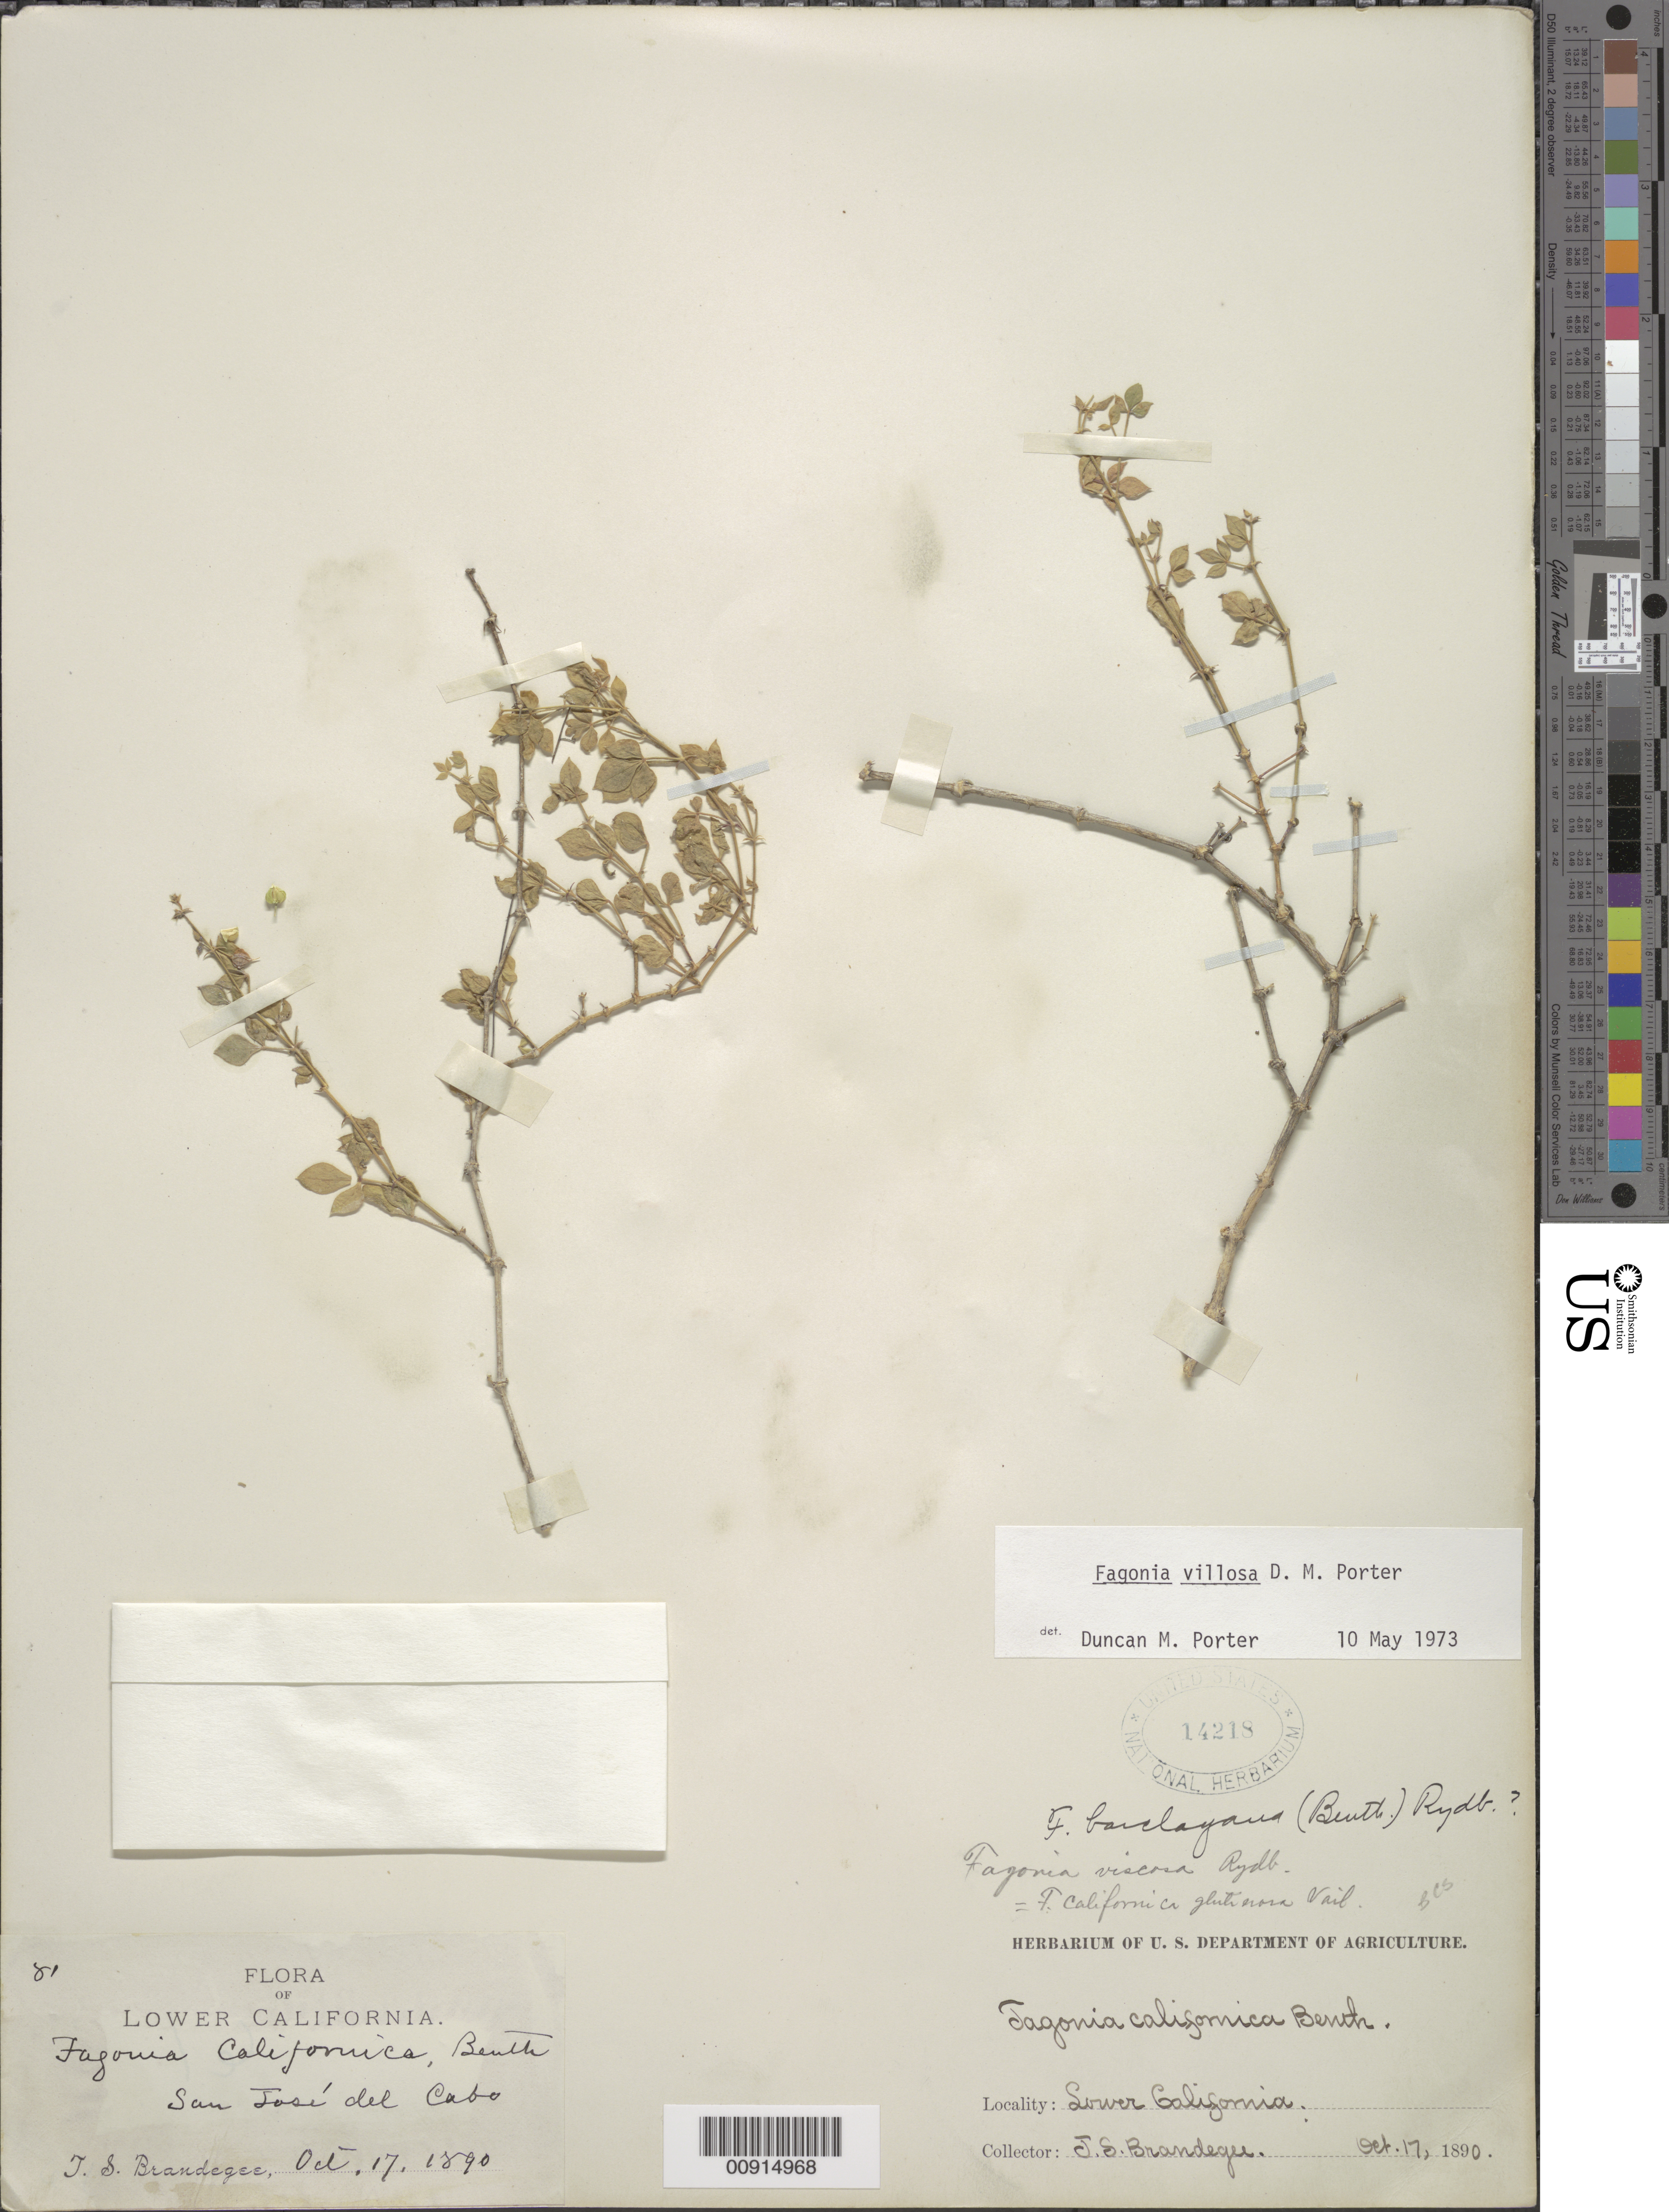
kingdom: Plantae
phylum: Tracheophyta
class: Magnoliopsida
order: Zygophyllales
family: Zygophyllaceae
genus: Fagonia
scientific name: Fagonia villosa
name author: D.M. Porter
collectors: T. S. Brandegee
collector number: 81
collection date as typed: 17 Oct 1890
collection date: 1890-10-17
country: Mexico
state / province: Baja California Sur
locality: San José del Cabo, Lower California.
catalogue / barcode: US 14218